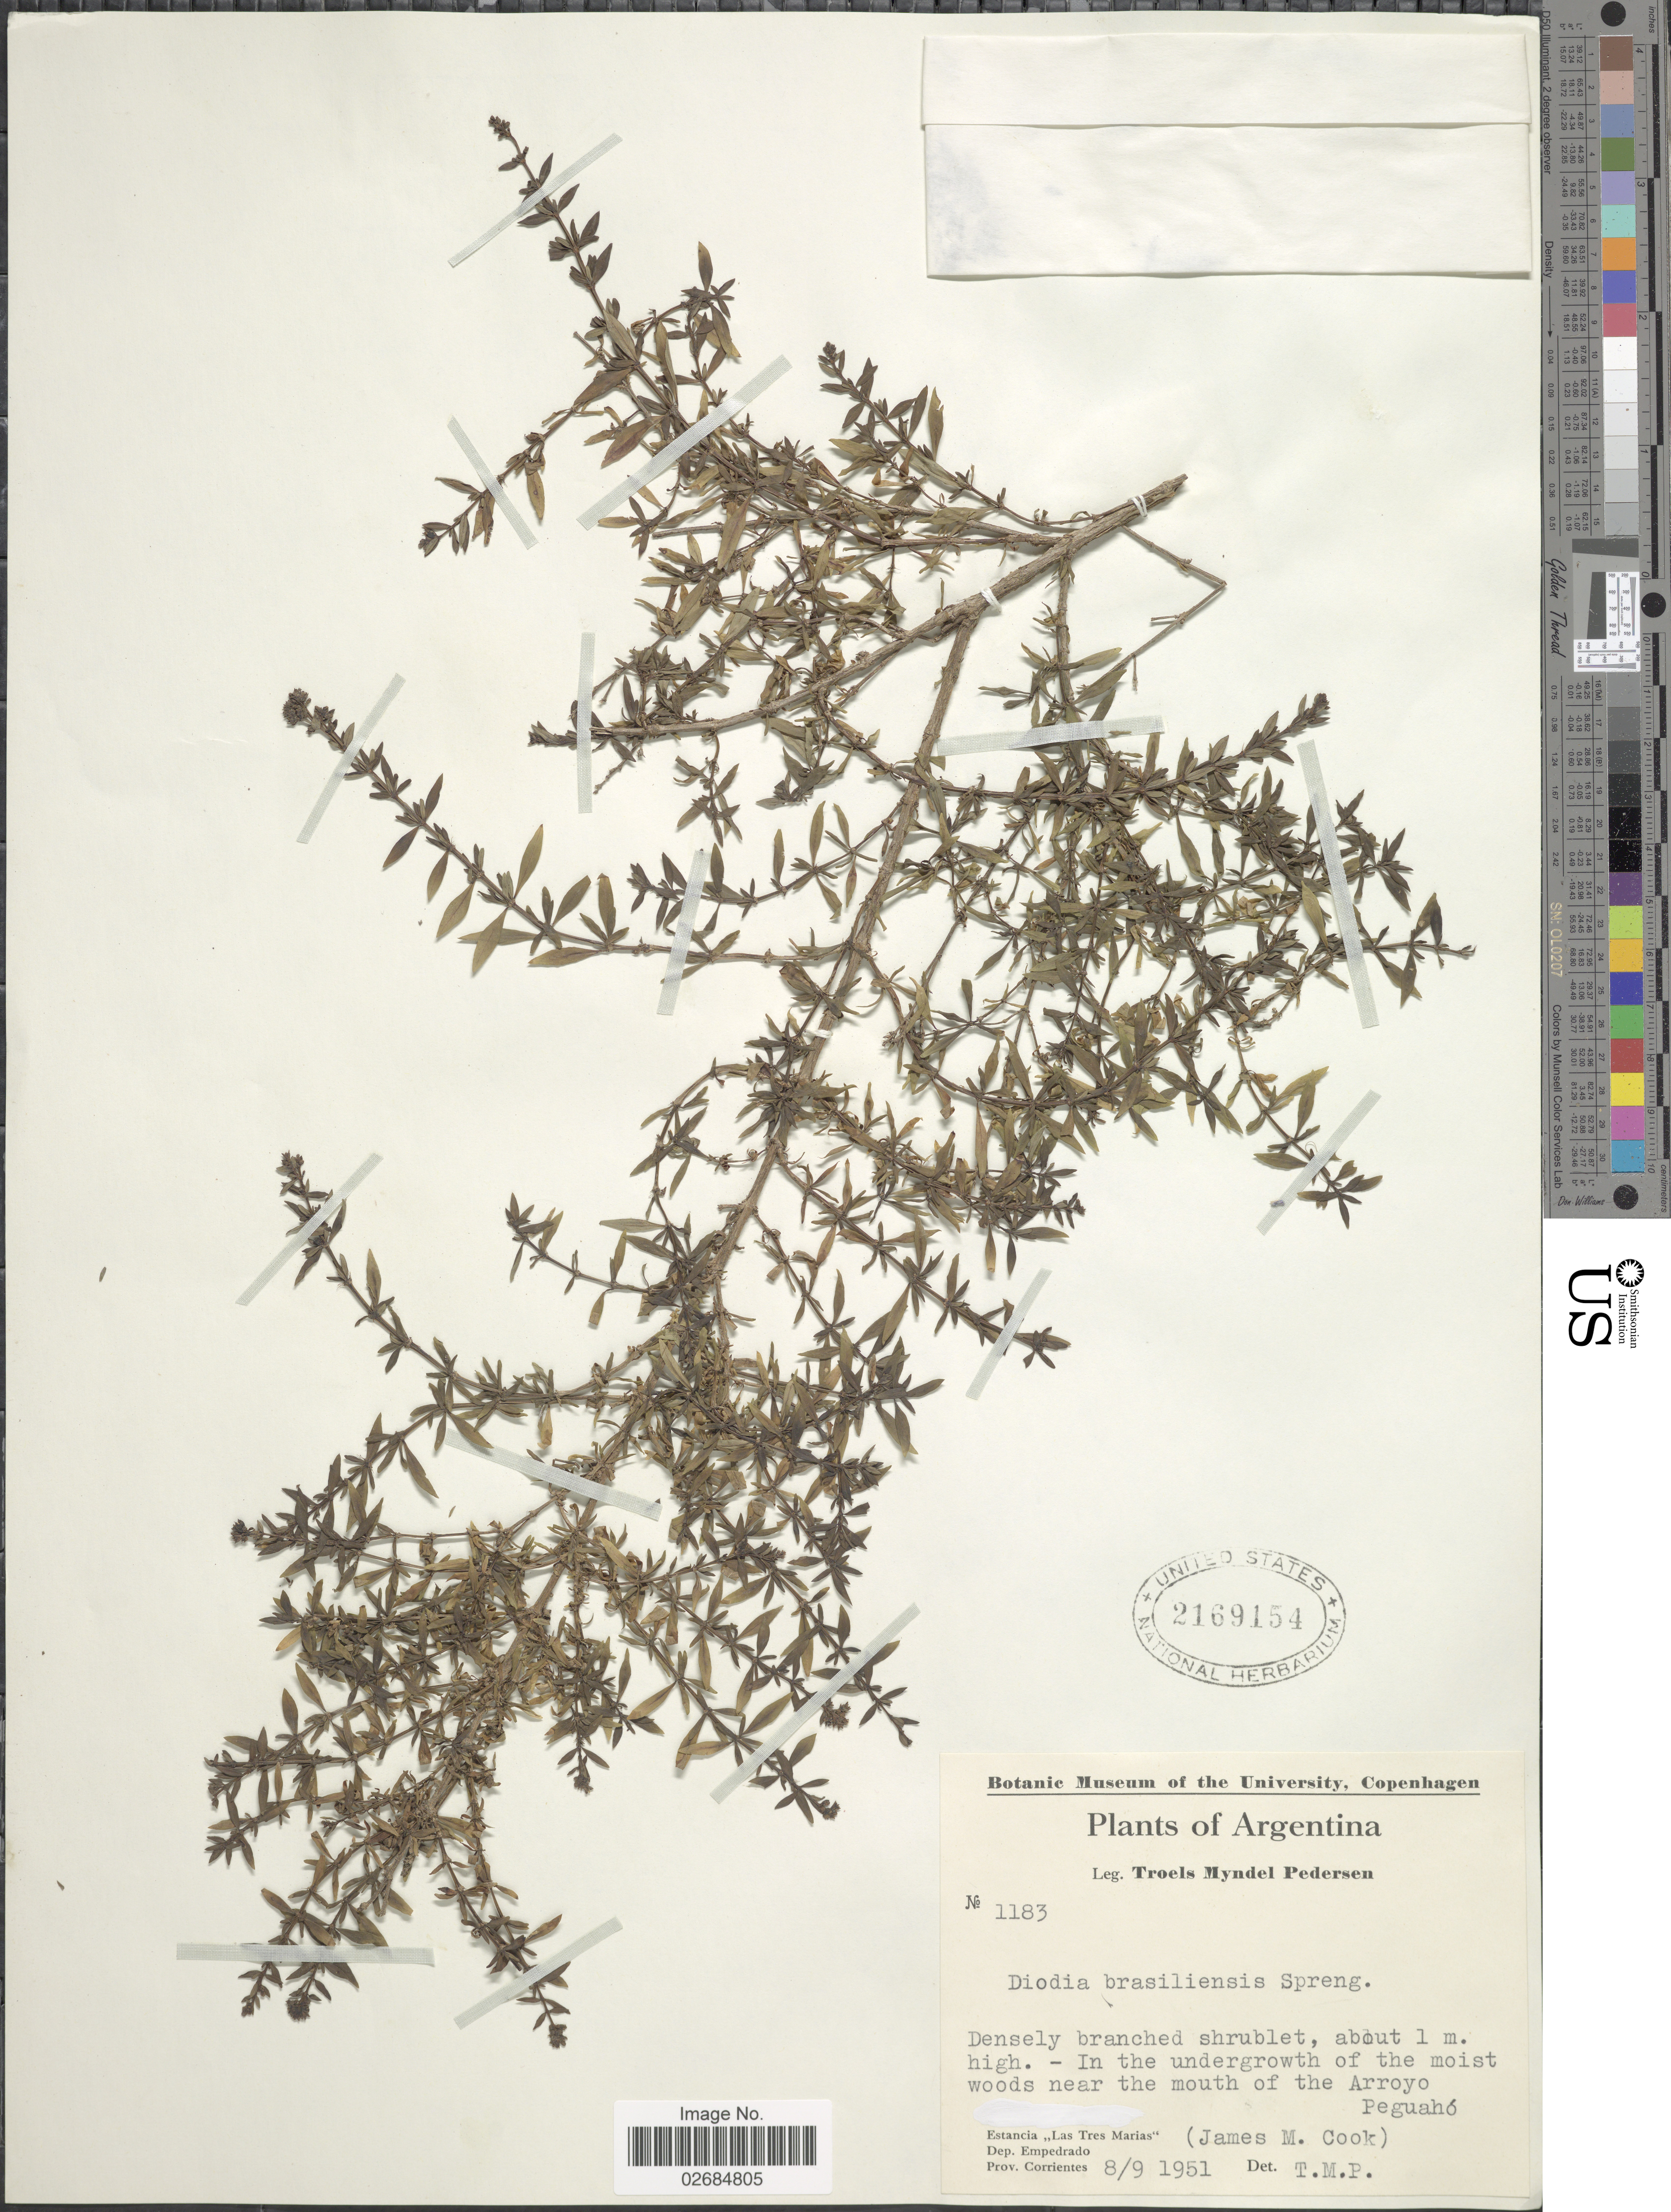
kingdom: Plantae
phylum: Tracheophyta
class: Magnoliopsida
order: Gentianales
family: Rubiaceae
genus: Diodia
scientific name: Diodia brasiliensis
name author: Spreng.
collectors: T. Pederson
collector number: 1183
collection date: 1951-09-08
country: Argentina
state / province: Corrientes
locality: In the undergrowth of the moist woods near the mouth of the Arroyo Peguaho, Estancia Las Tres Marias, dept. Empedrado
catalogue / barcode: US 2169154